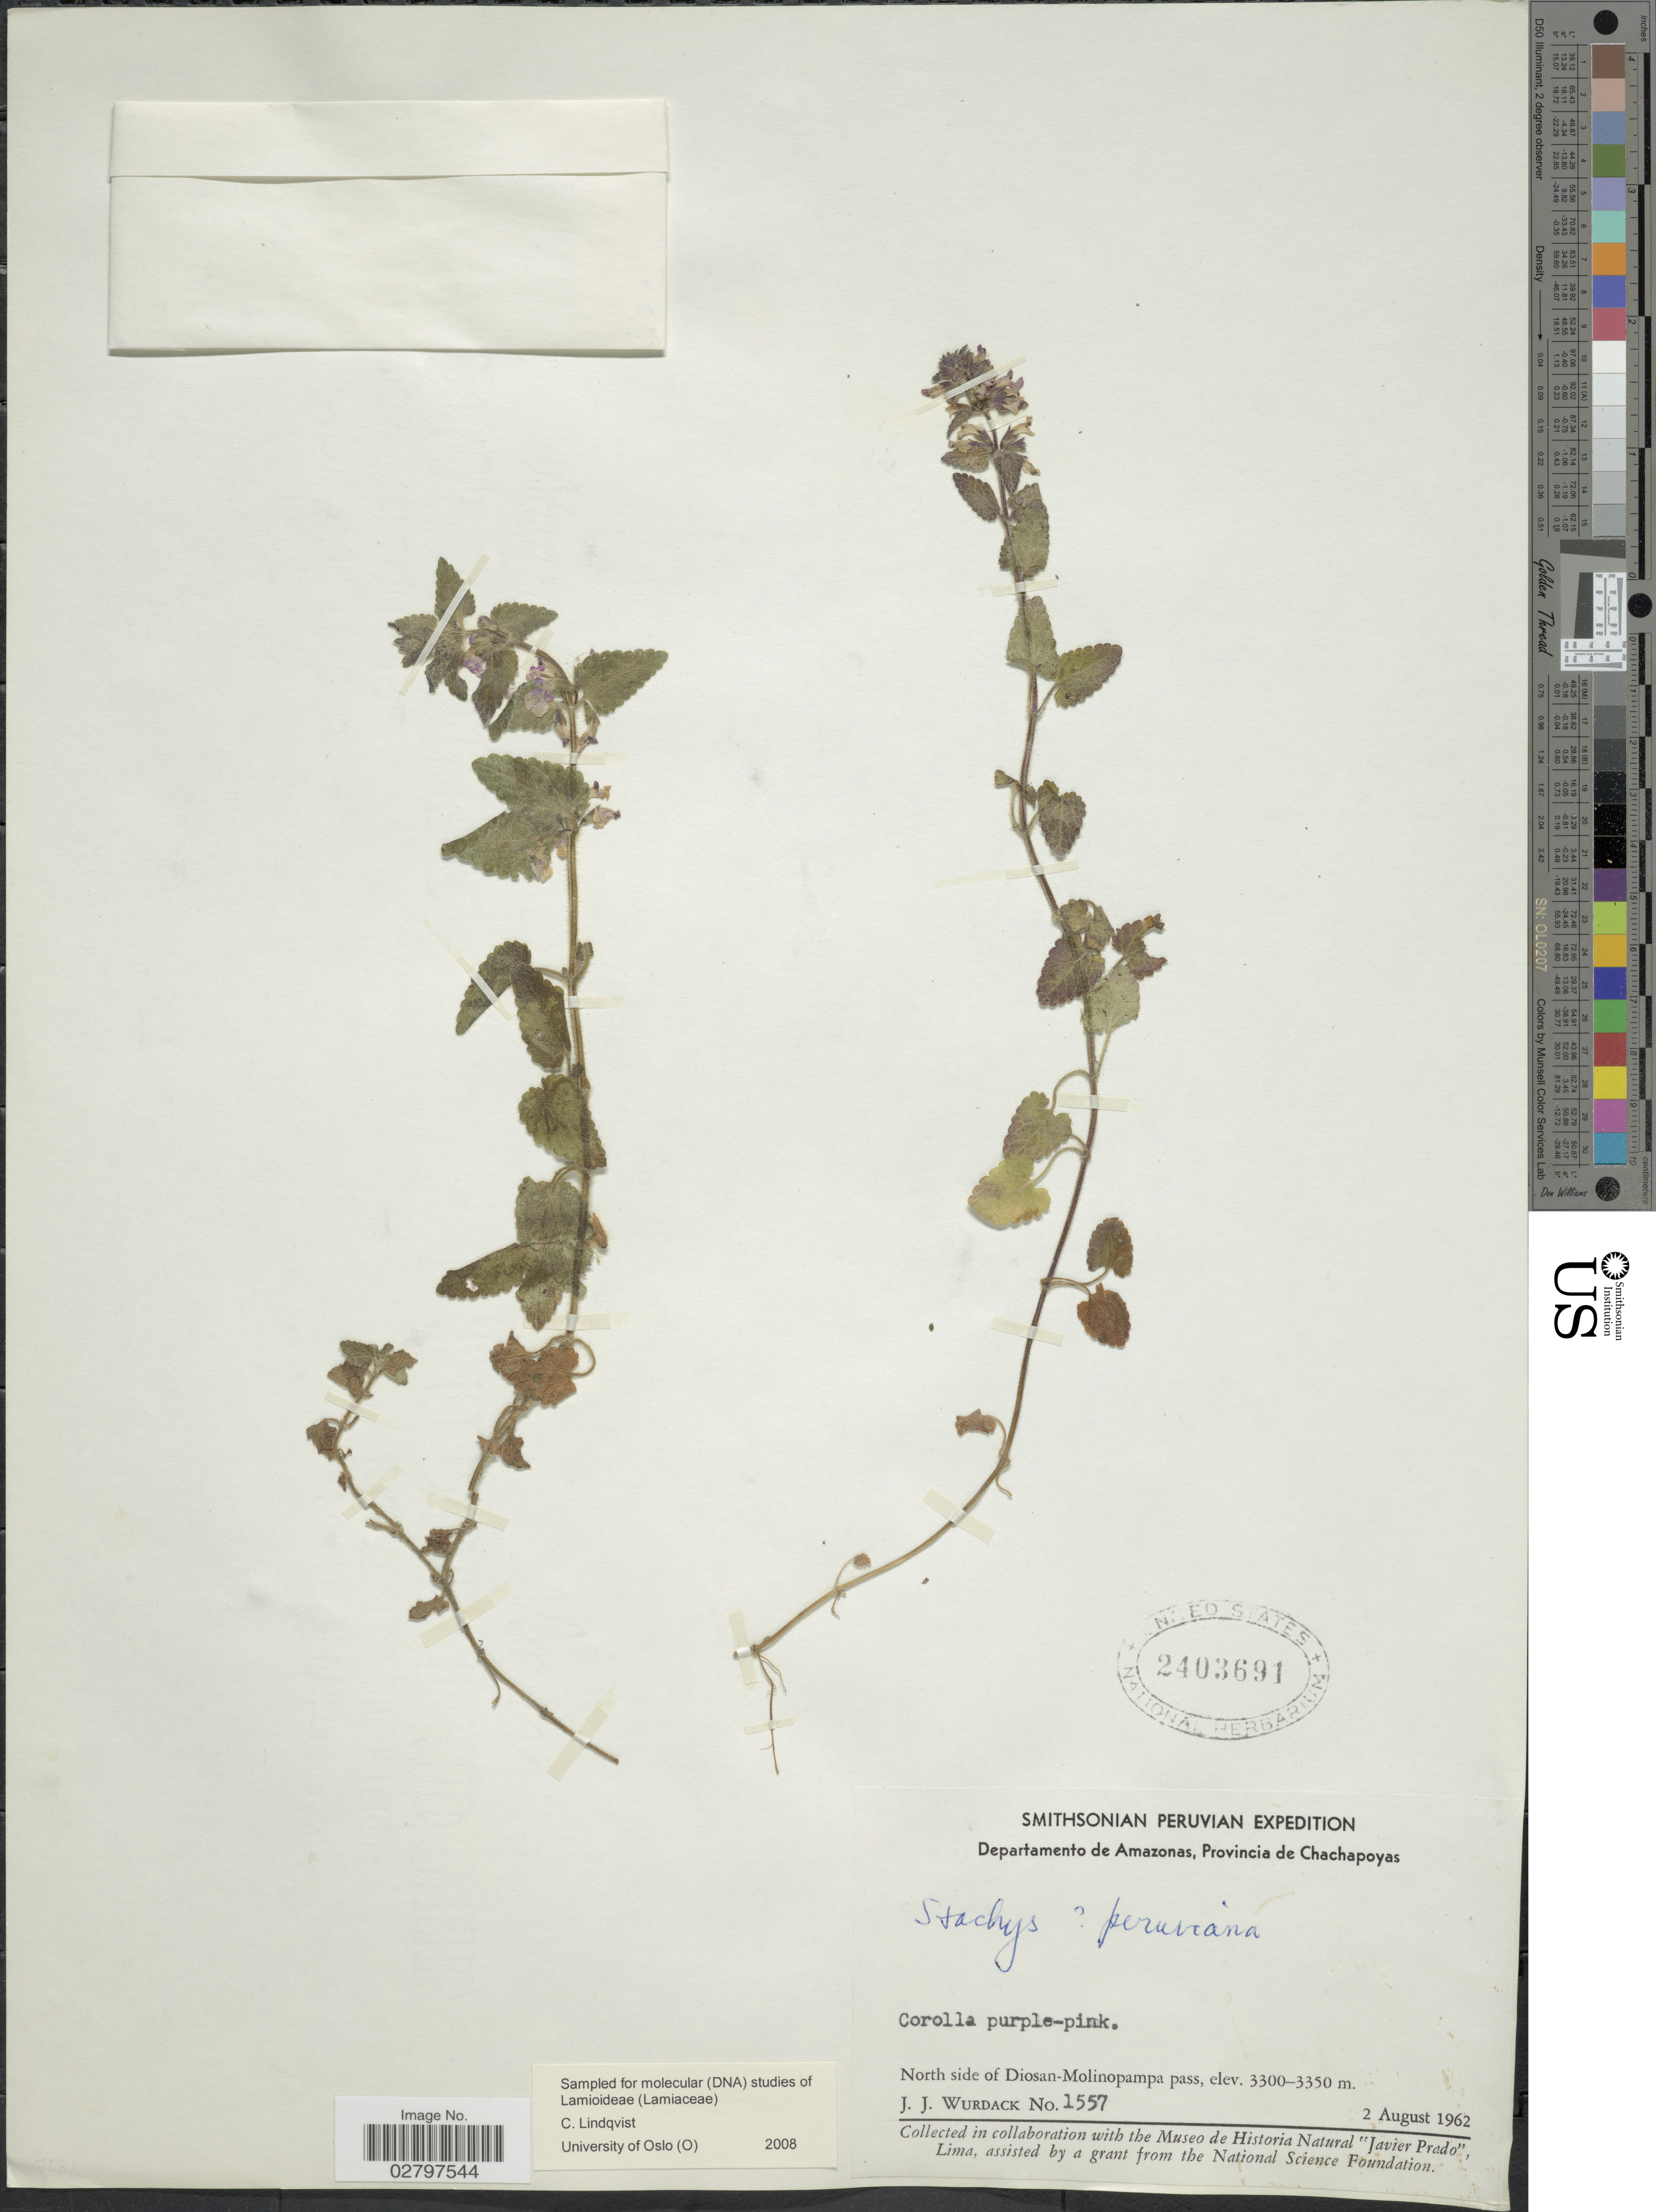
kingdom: Plantae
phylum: Tracheophyta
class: Magnoliopsida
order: Lamiales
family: Lamiaceae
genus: Stachys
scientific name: Stachys peruviana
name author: Dombey in Benth.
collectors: J. J. Wurdack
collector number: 1557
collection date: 1962-08-02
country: Peru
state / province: Amazonas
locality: Departamento de Amazonas, Provincia de Chachapoyas, North side of Diosan-Molinopampa pass.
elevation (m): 3300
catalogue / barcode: US 2403691